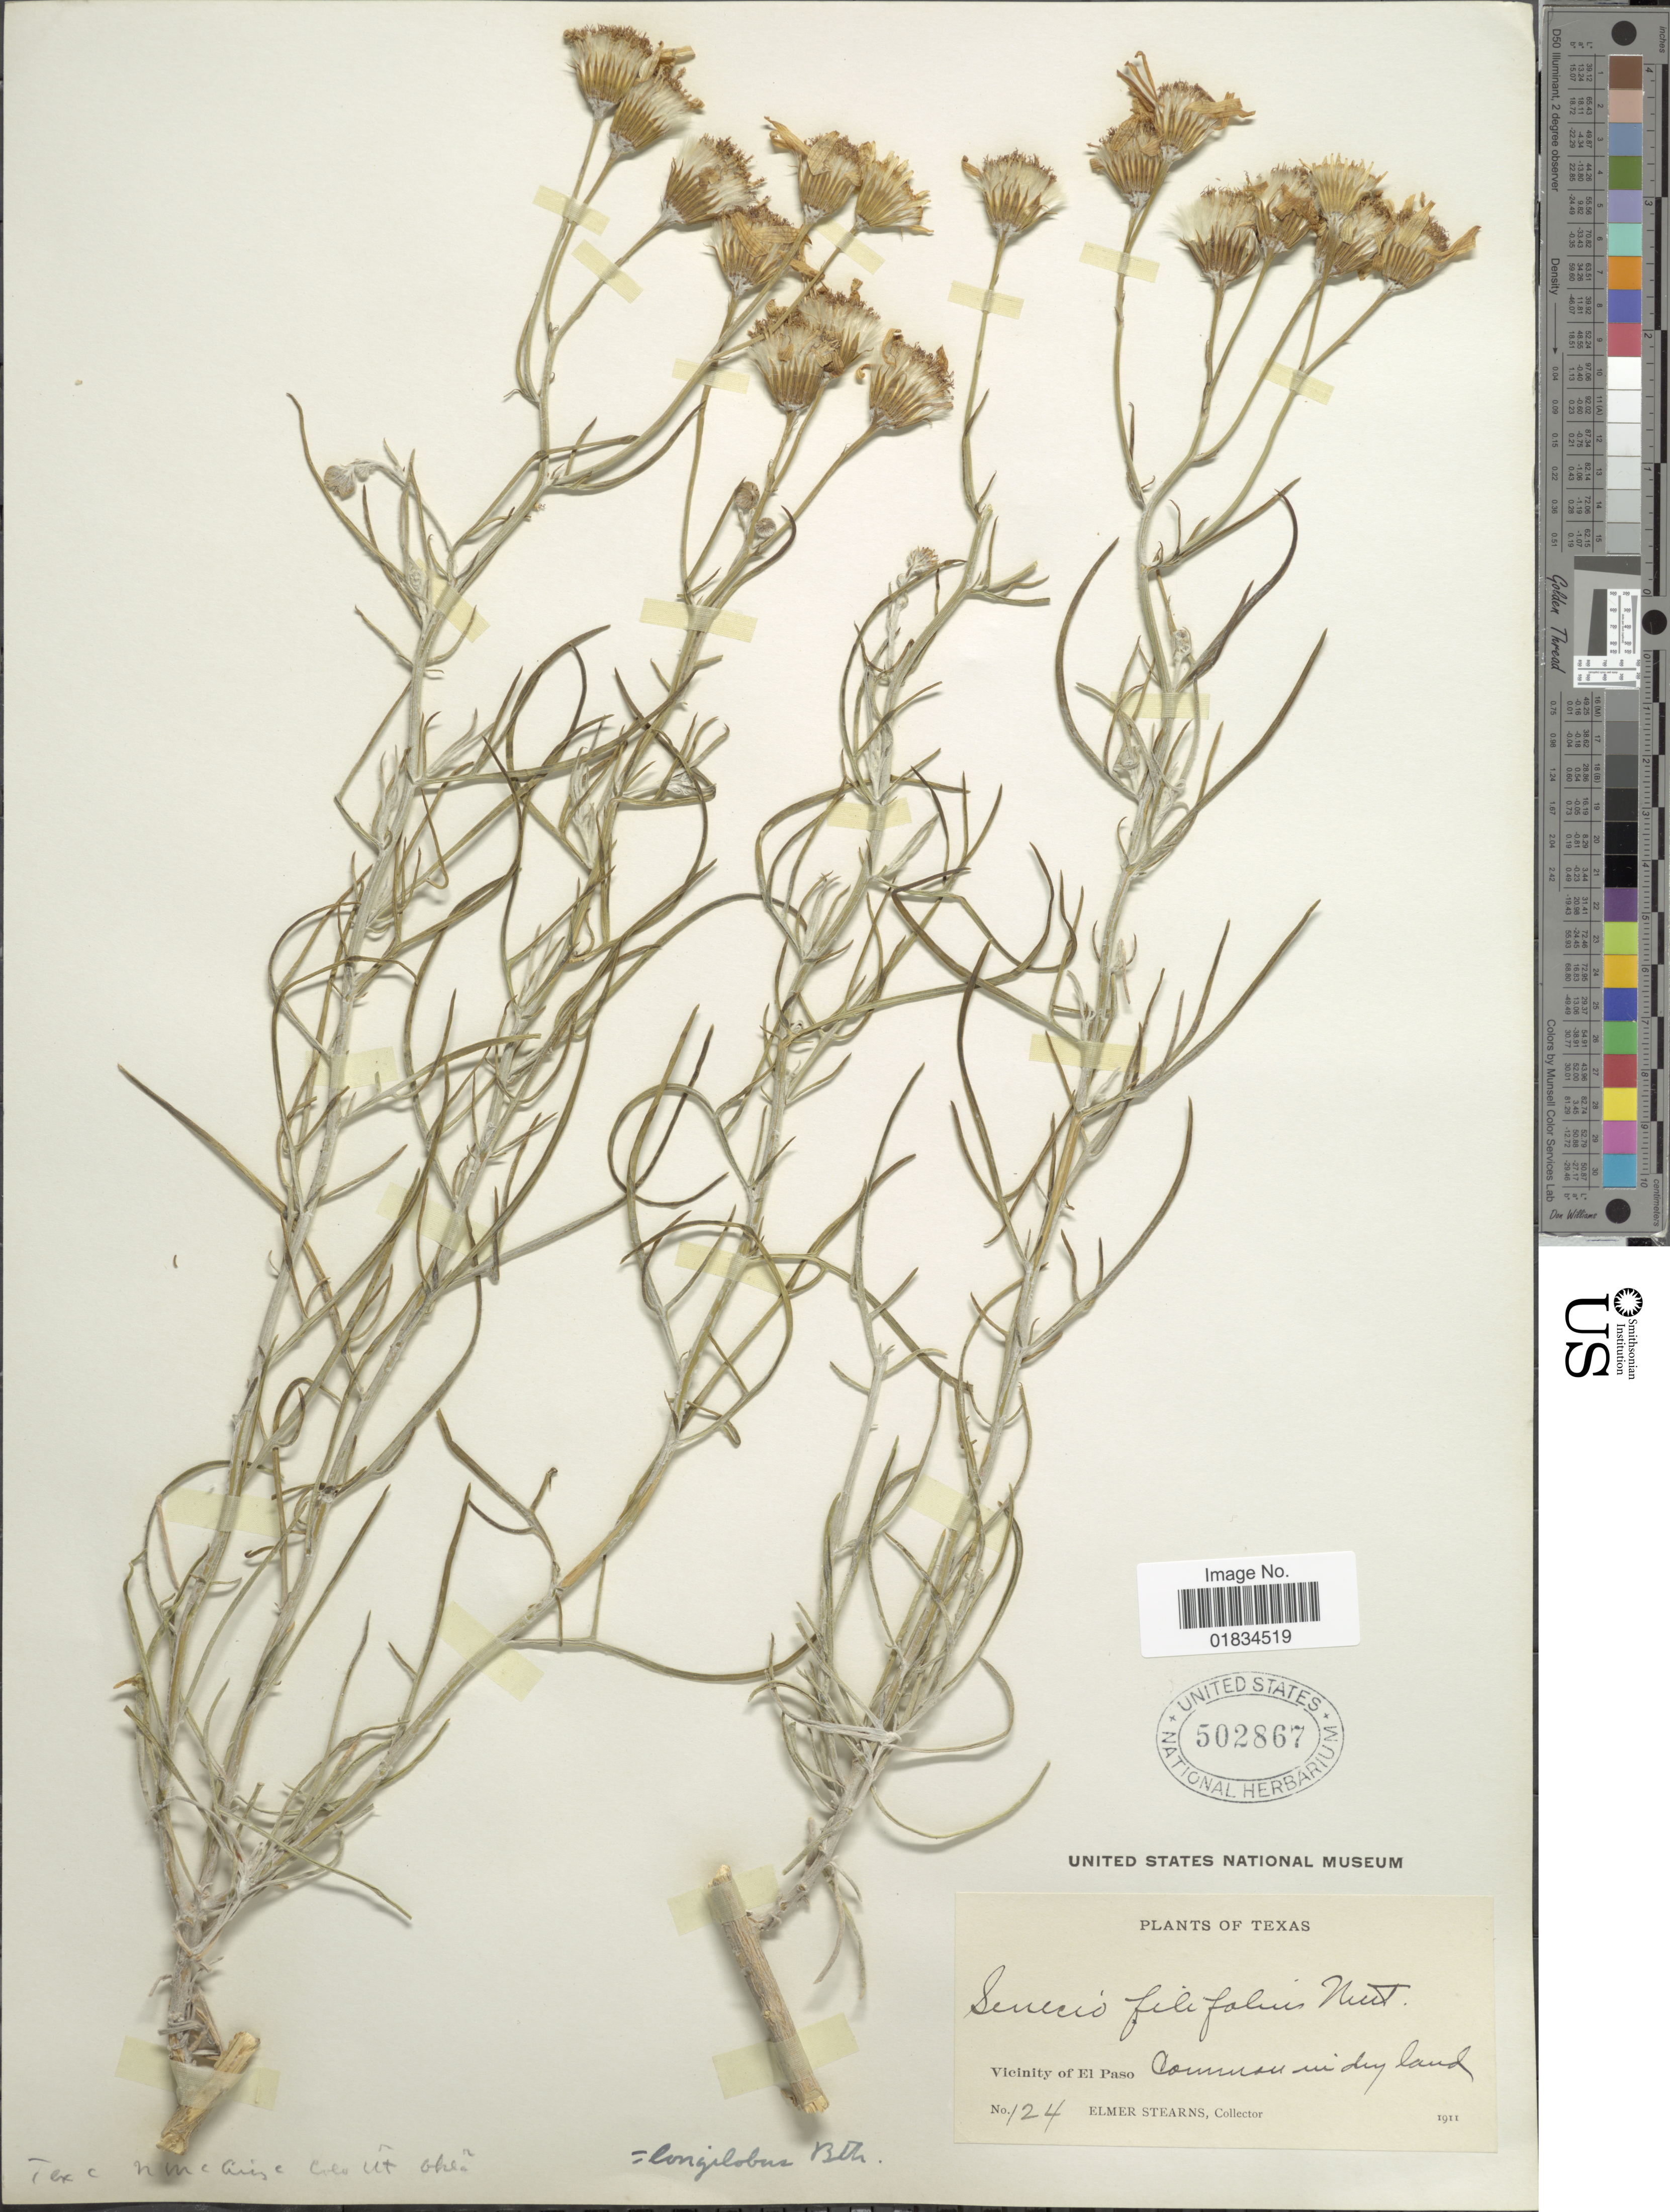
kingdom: Plantae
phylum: Tracheophyta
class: Magnoliopsida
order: Asterales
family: Asteraceae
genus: Senecio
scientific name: Senecio flaccidus var. flaccidus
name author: Less.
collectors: E. Stearns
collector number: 124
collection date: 1911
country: United States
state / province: Texas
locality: Vicinity of E Paso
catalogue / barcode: US 502867